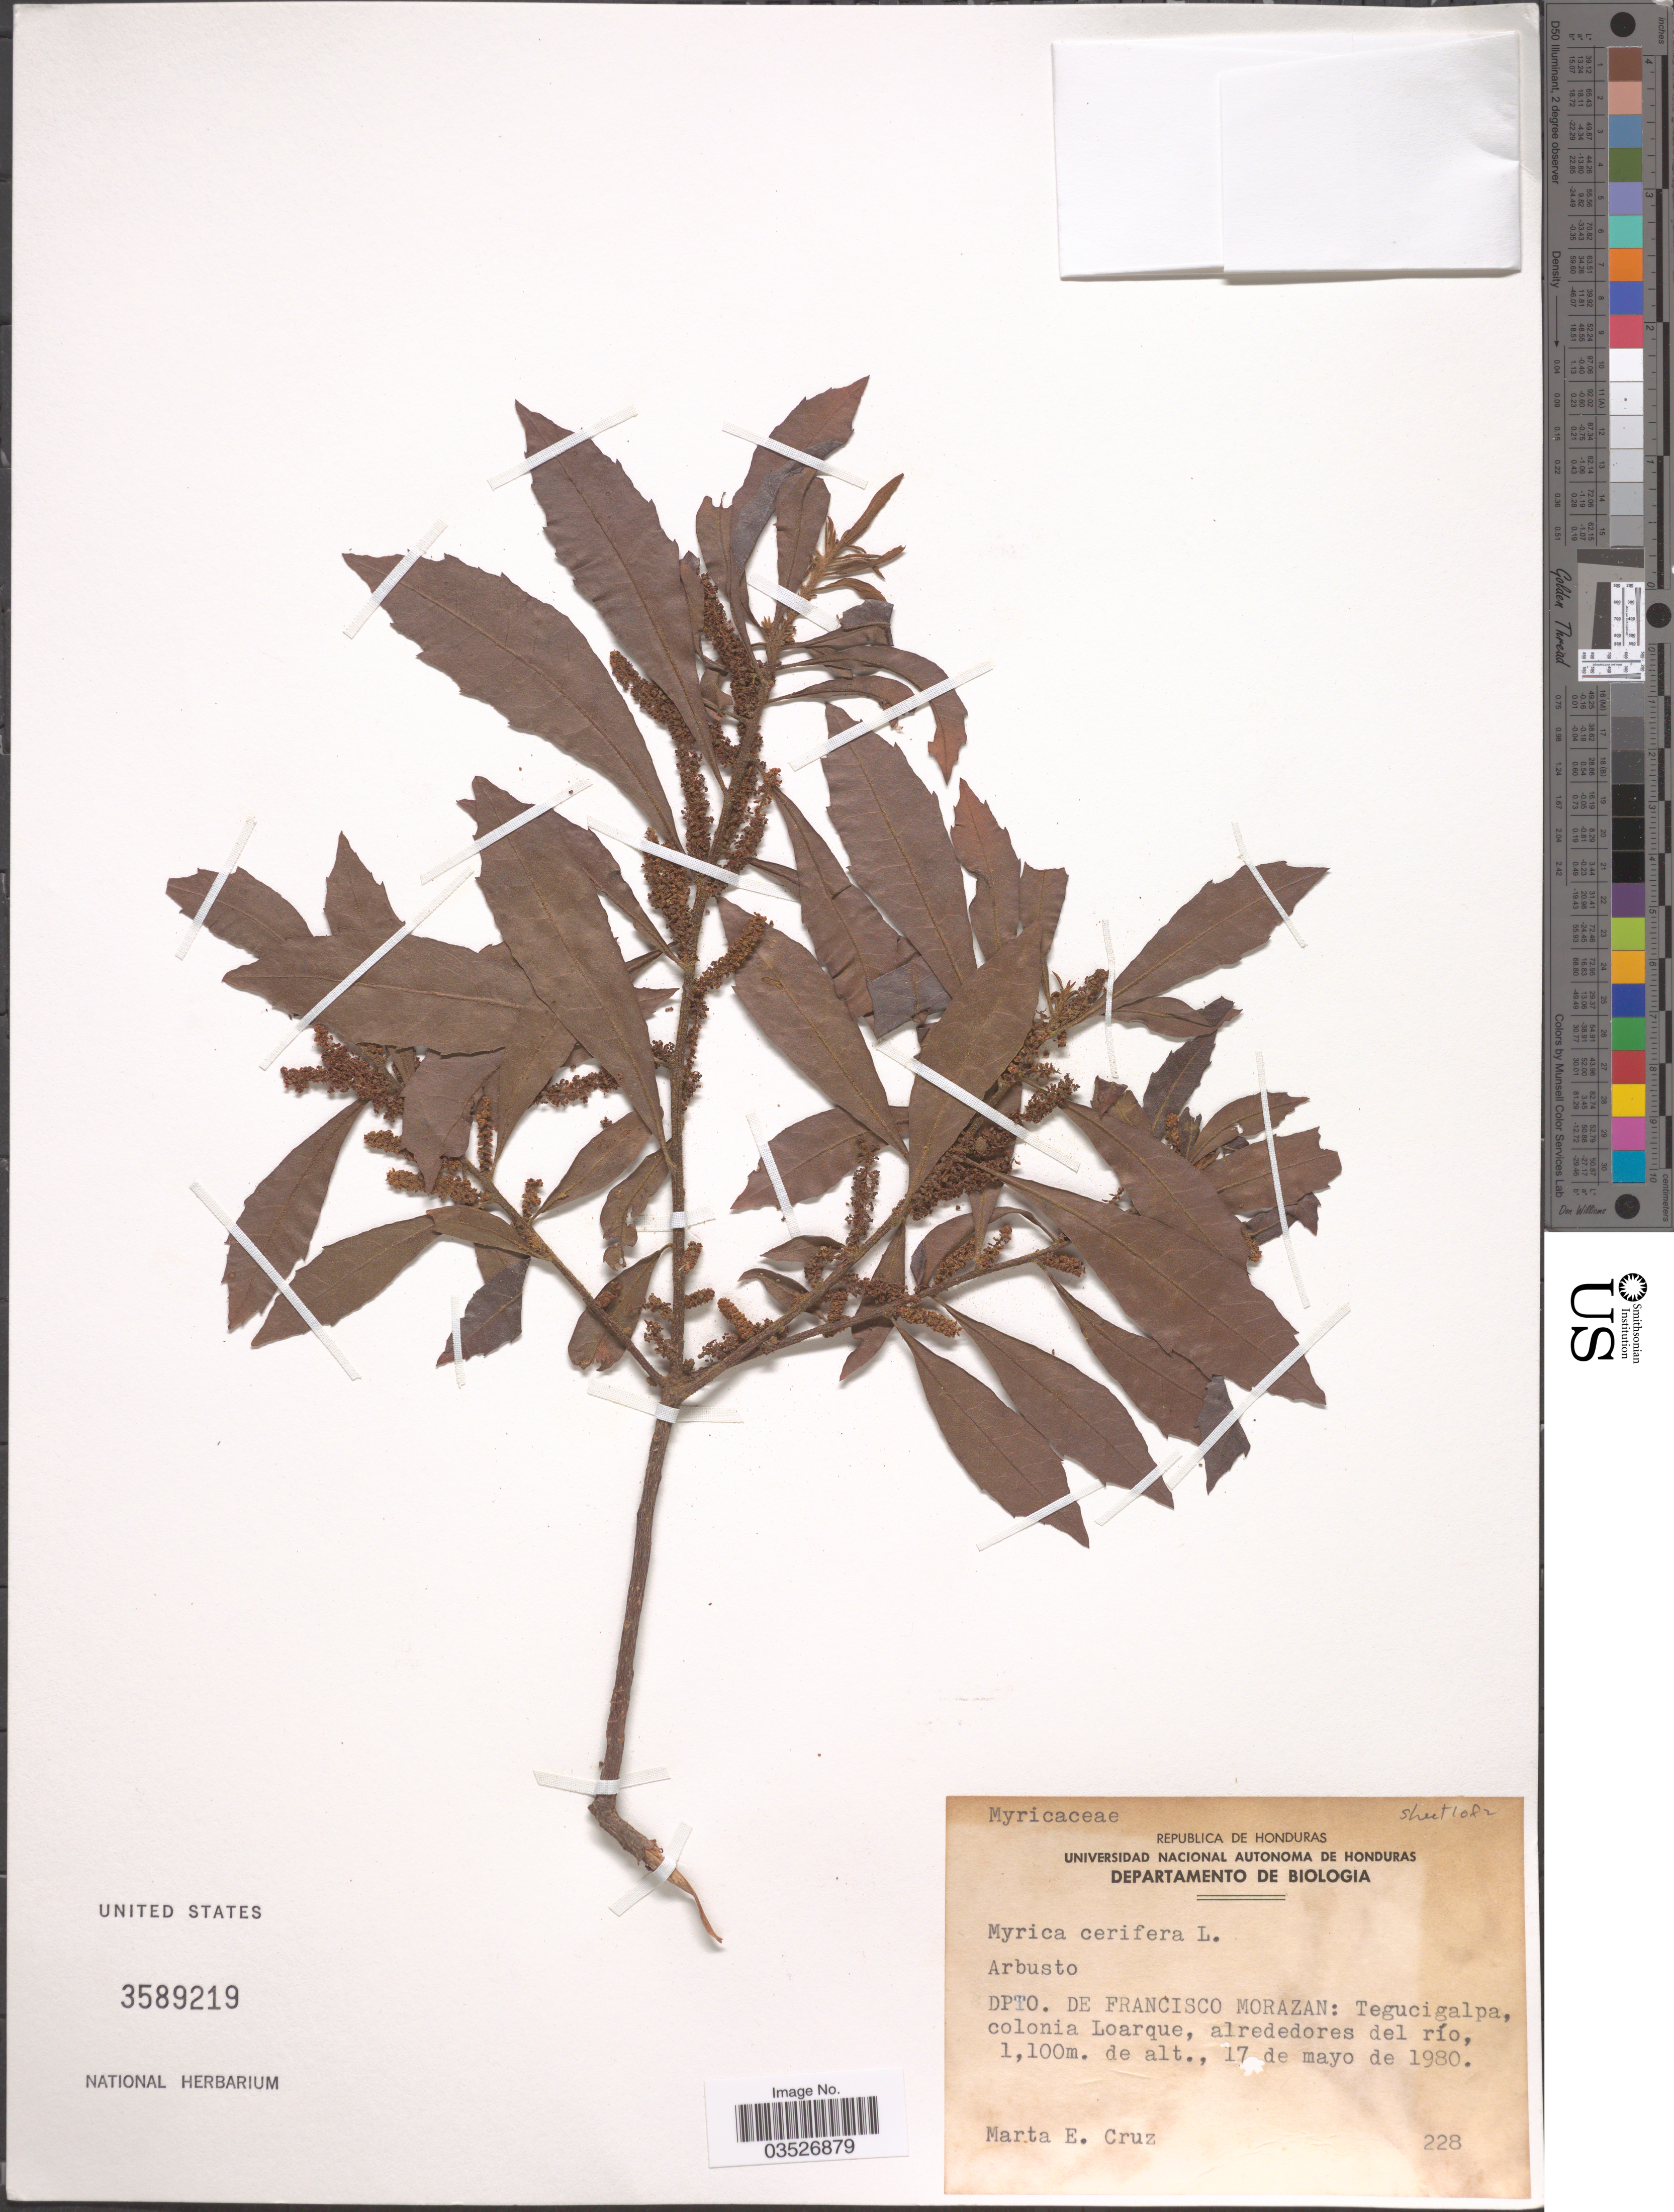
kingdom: Plantae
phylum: Tracheophyta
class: Magnoliopsida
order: Fagales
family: Myricaceae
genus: Morella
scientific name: Morella cerifera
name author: (L.) Small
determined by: Strong, M. T., (US), Smithsonian Institution - National Museum of Natural History (UNITED STATES)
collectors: M. Cruz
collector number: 228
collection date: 1980-05-17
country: Honduras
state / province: Fco. Morazán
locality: Dpto. de Francisco Morazan: Tegucigalpa, colonia Loarque, alrededores del río.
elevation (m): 1100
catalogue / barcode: US 3589219